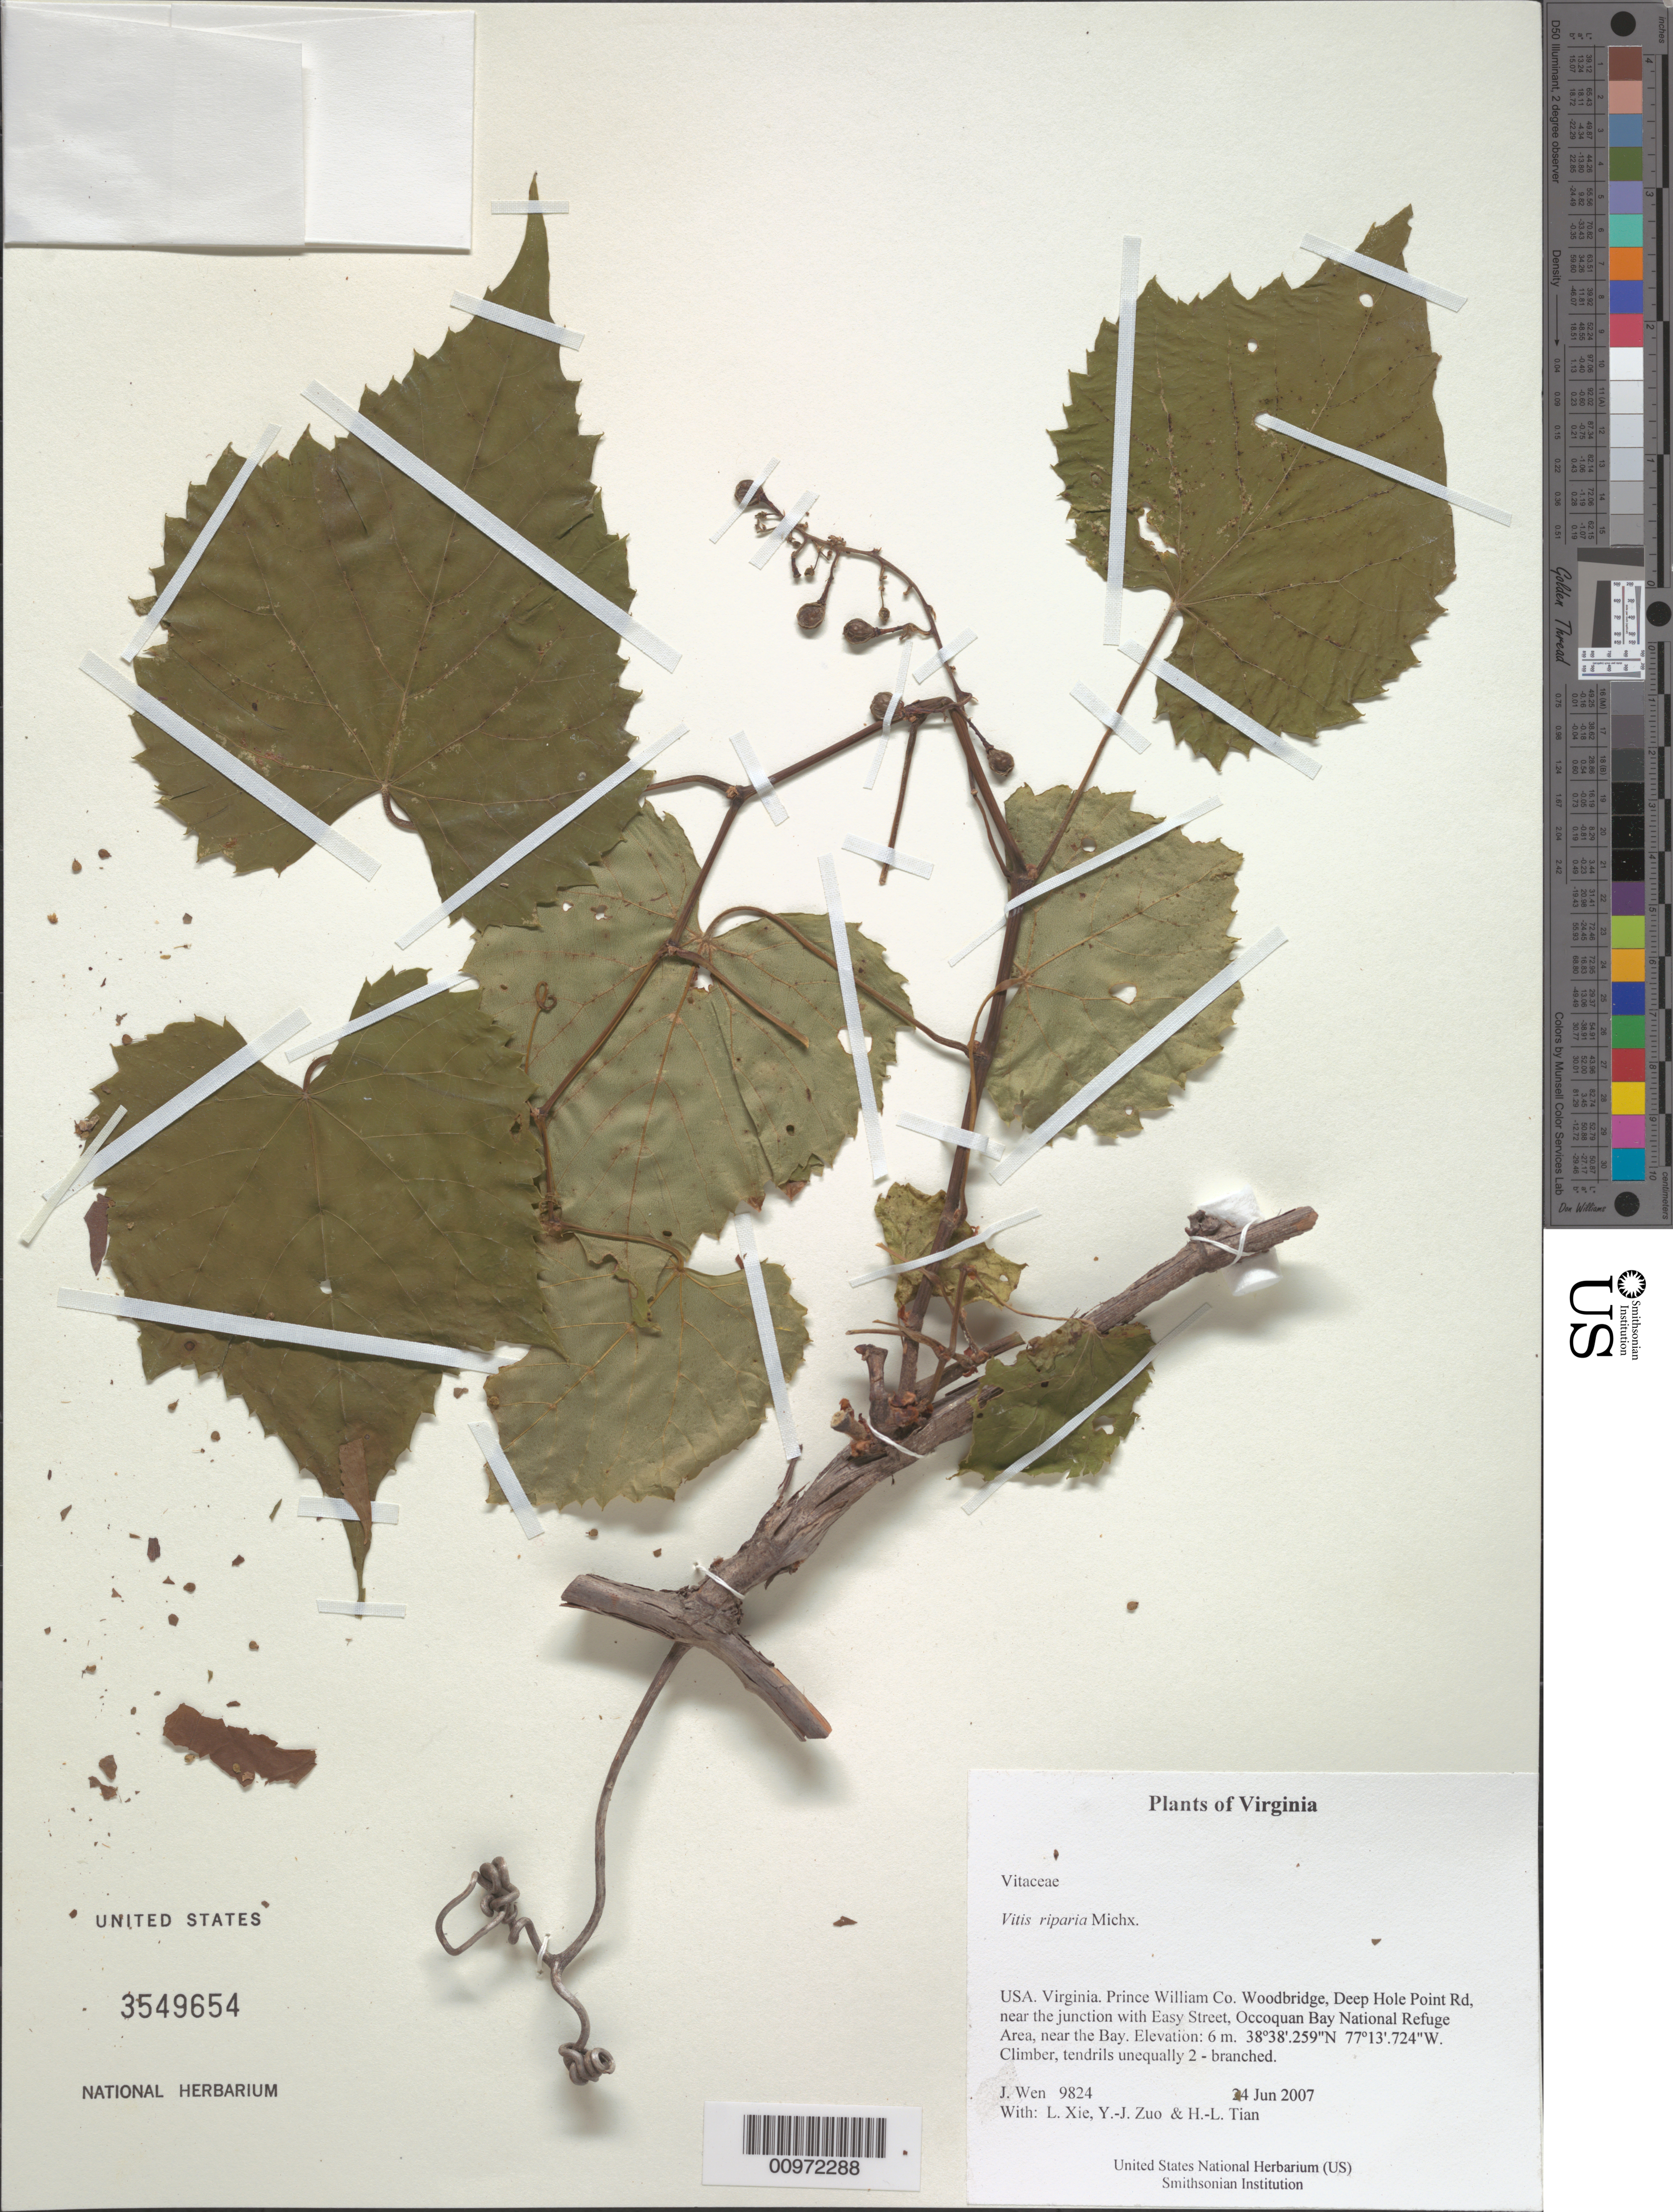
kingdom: Plantae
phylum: Tracheophyta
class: Magnoliopsida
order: Vitales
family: Vitaceae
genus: Vitis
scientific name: Vitis riparia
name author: Michx.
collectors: J. Wen, L. Xie, Y. Zuo & H. Tian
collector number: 9824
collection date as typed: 24 Jun 2007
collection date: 2007-06-24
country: United States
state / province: Virginia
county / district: Prince William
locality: Woodbridge, Deep Hole Point Rd, near the junction with Easy Street, Occoquan Bay National Refuge Area, near the Bay.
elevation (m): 6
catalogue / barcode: US 3549654